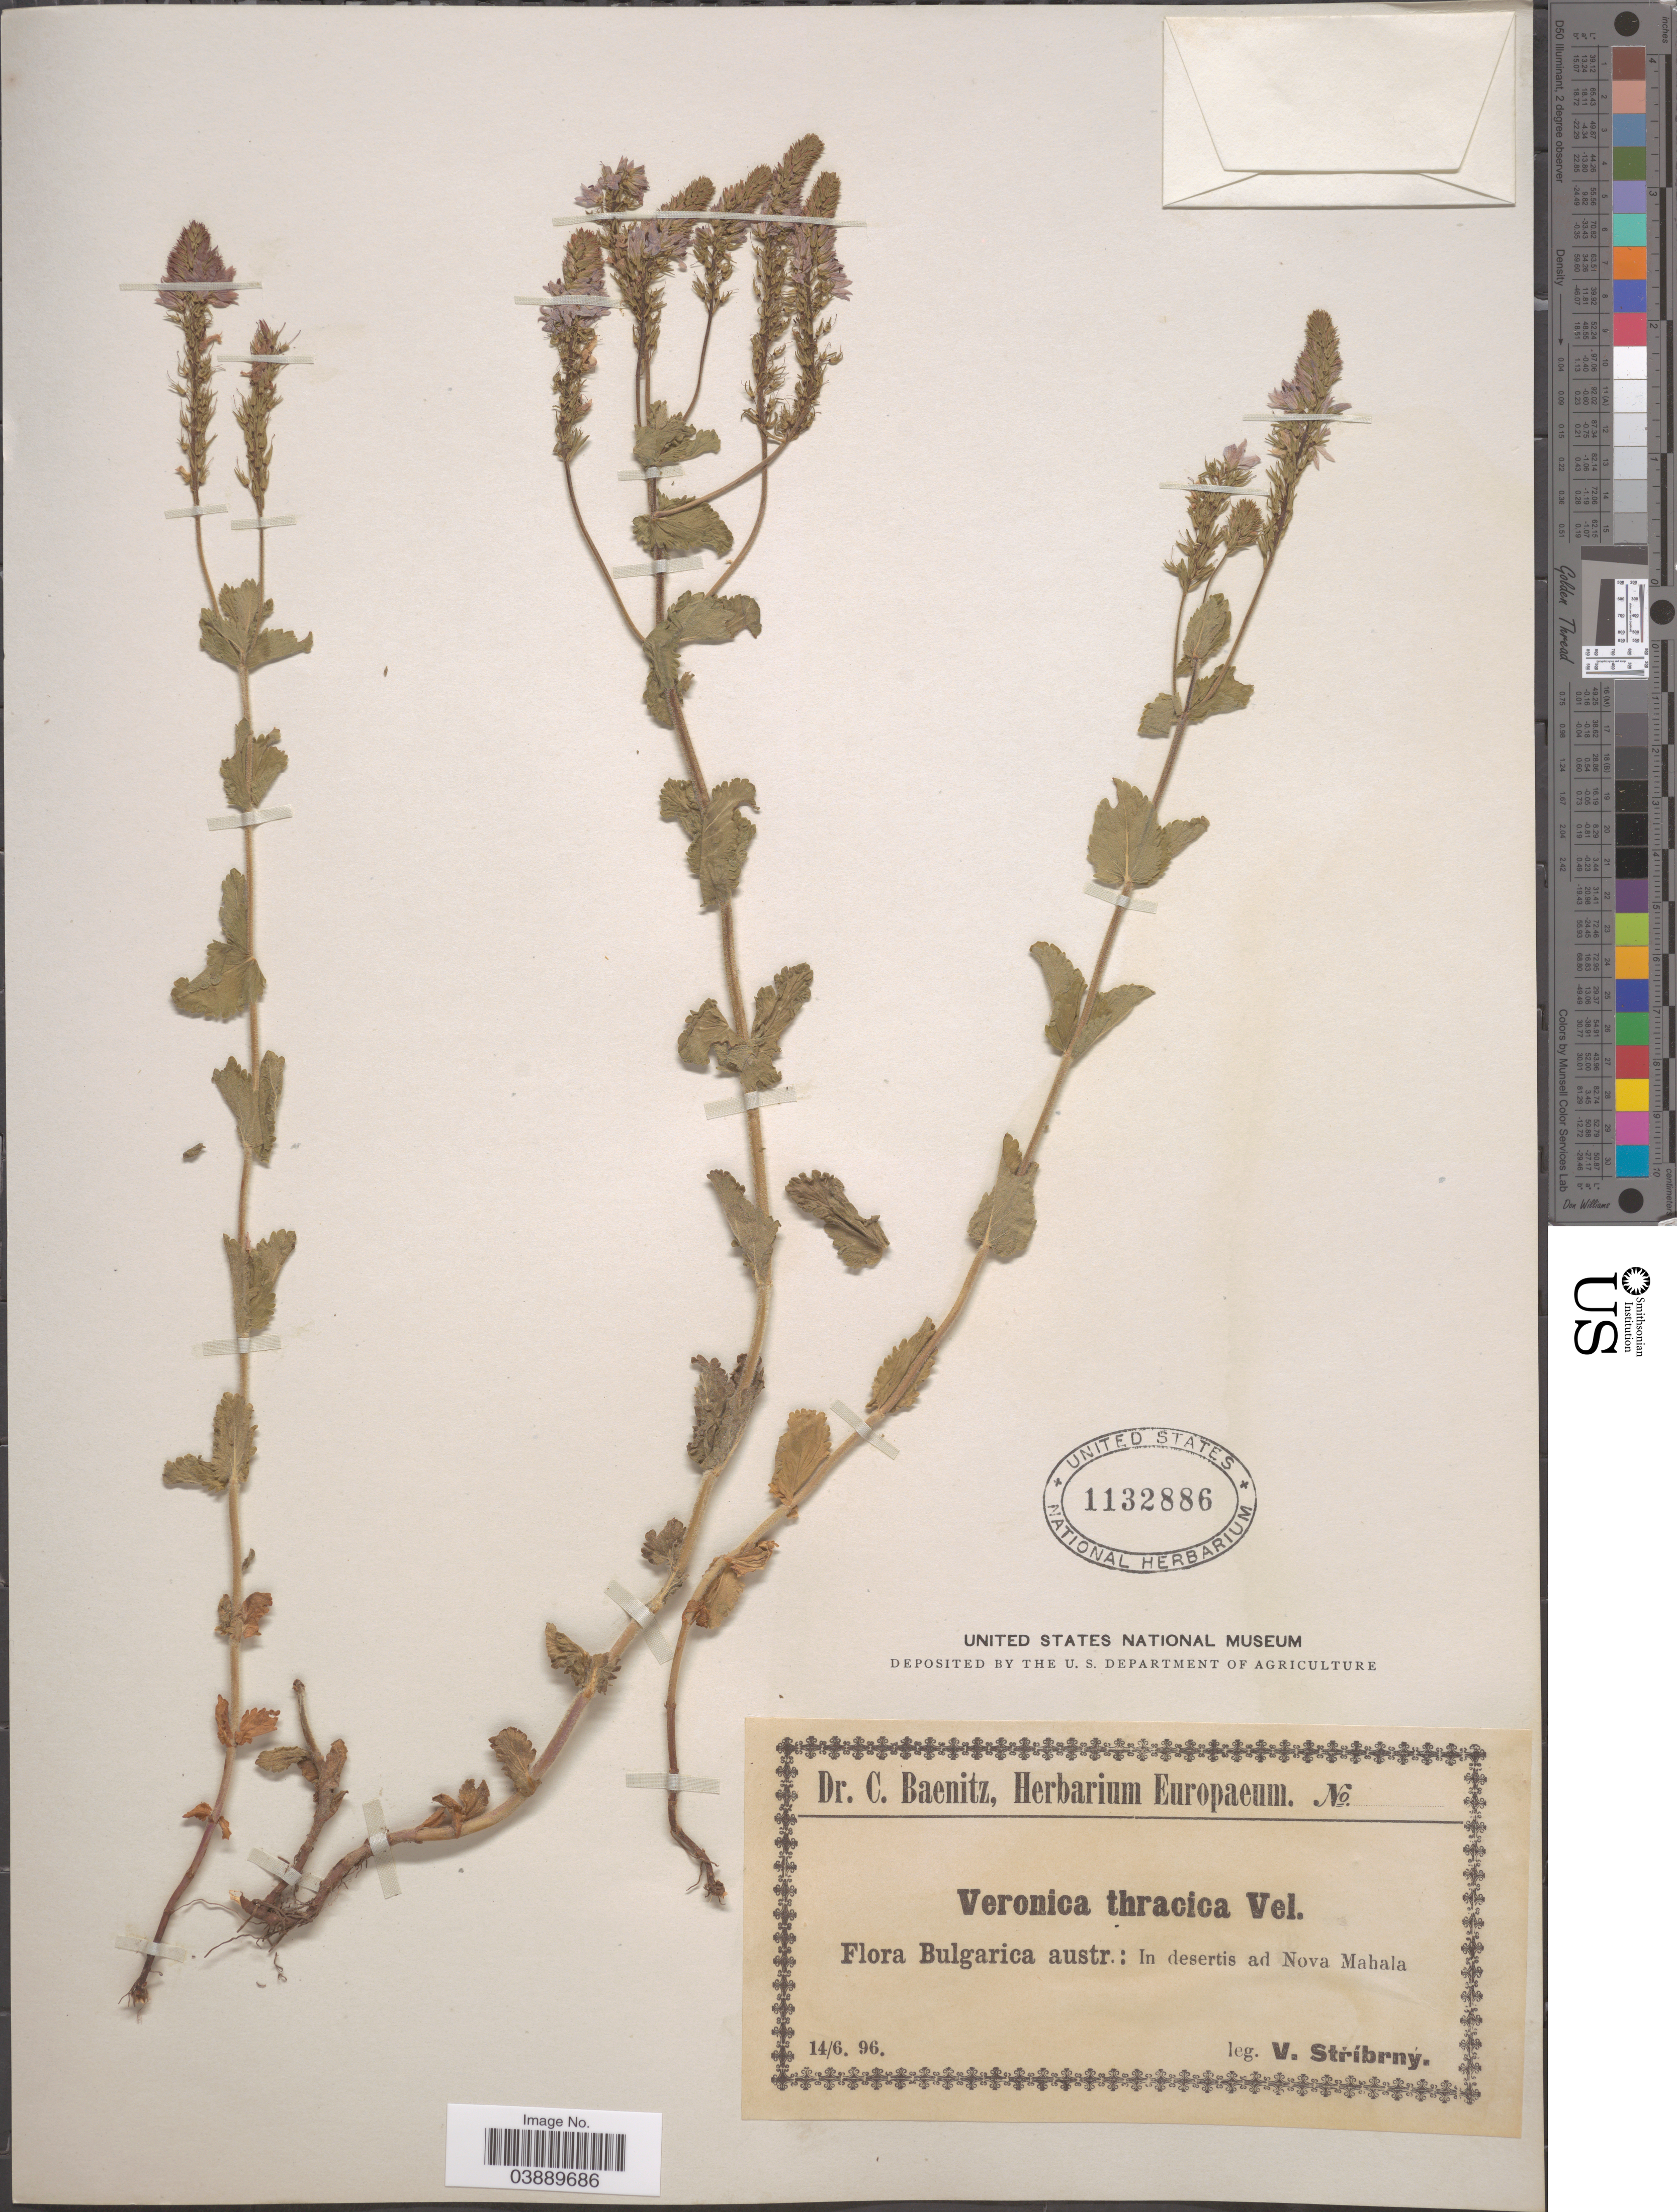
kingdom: Plantae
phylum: Tracheophyta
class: Magnoliopsida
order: Lamiales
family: Plantaginaceae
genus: Veronica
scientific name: Veronica thracica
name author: Velen.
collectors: V. Stribrny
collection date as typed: Transcribed d/m/y: 14/6/96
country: Bulgaria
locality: Bulgarica austr.: In desertis ad Nova Mahala.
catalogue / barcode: US 1132886